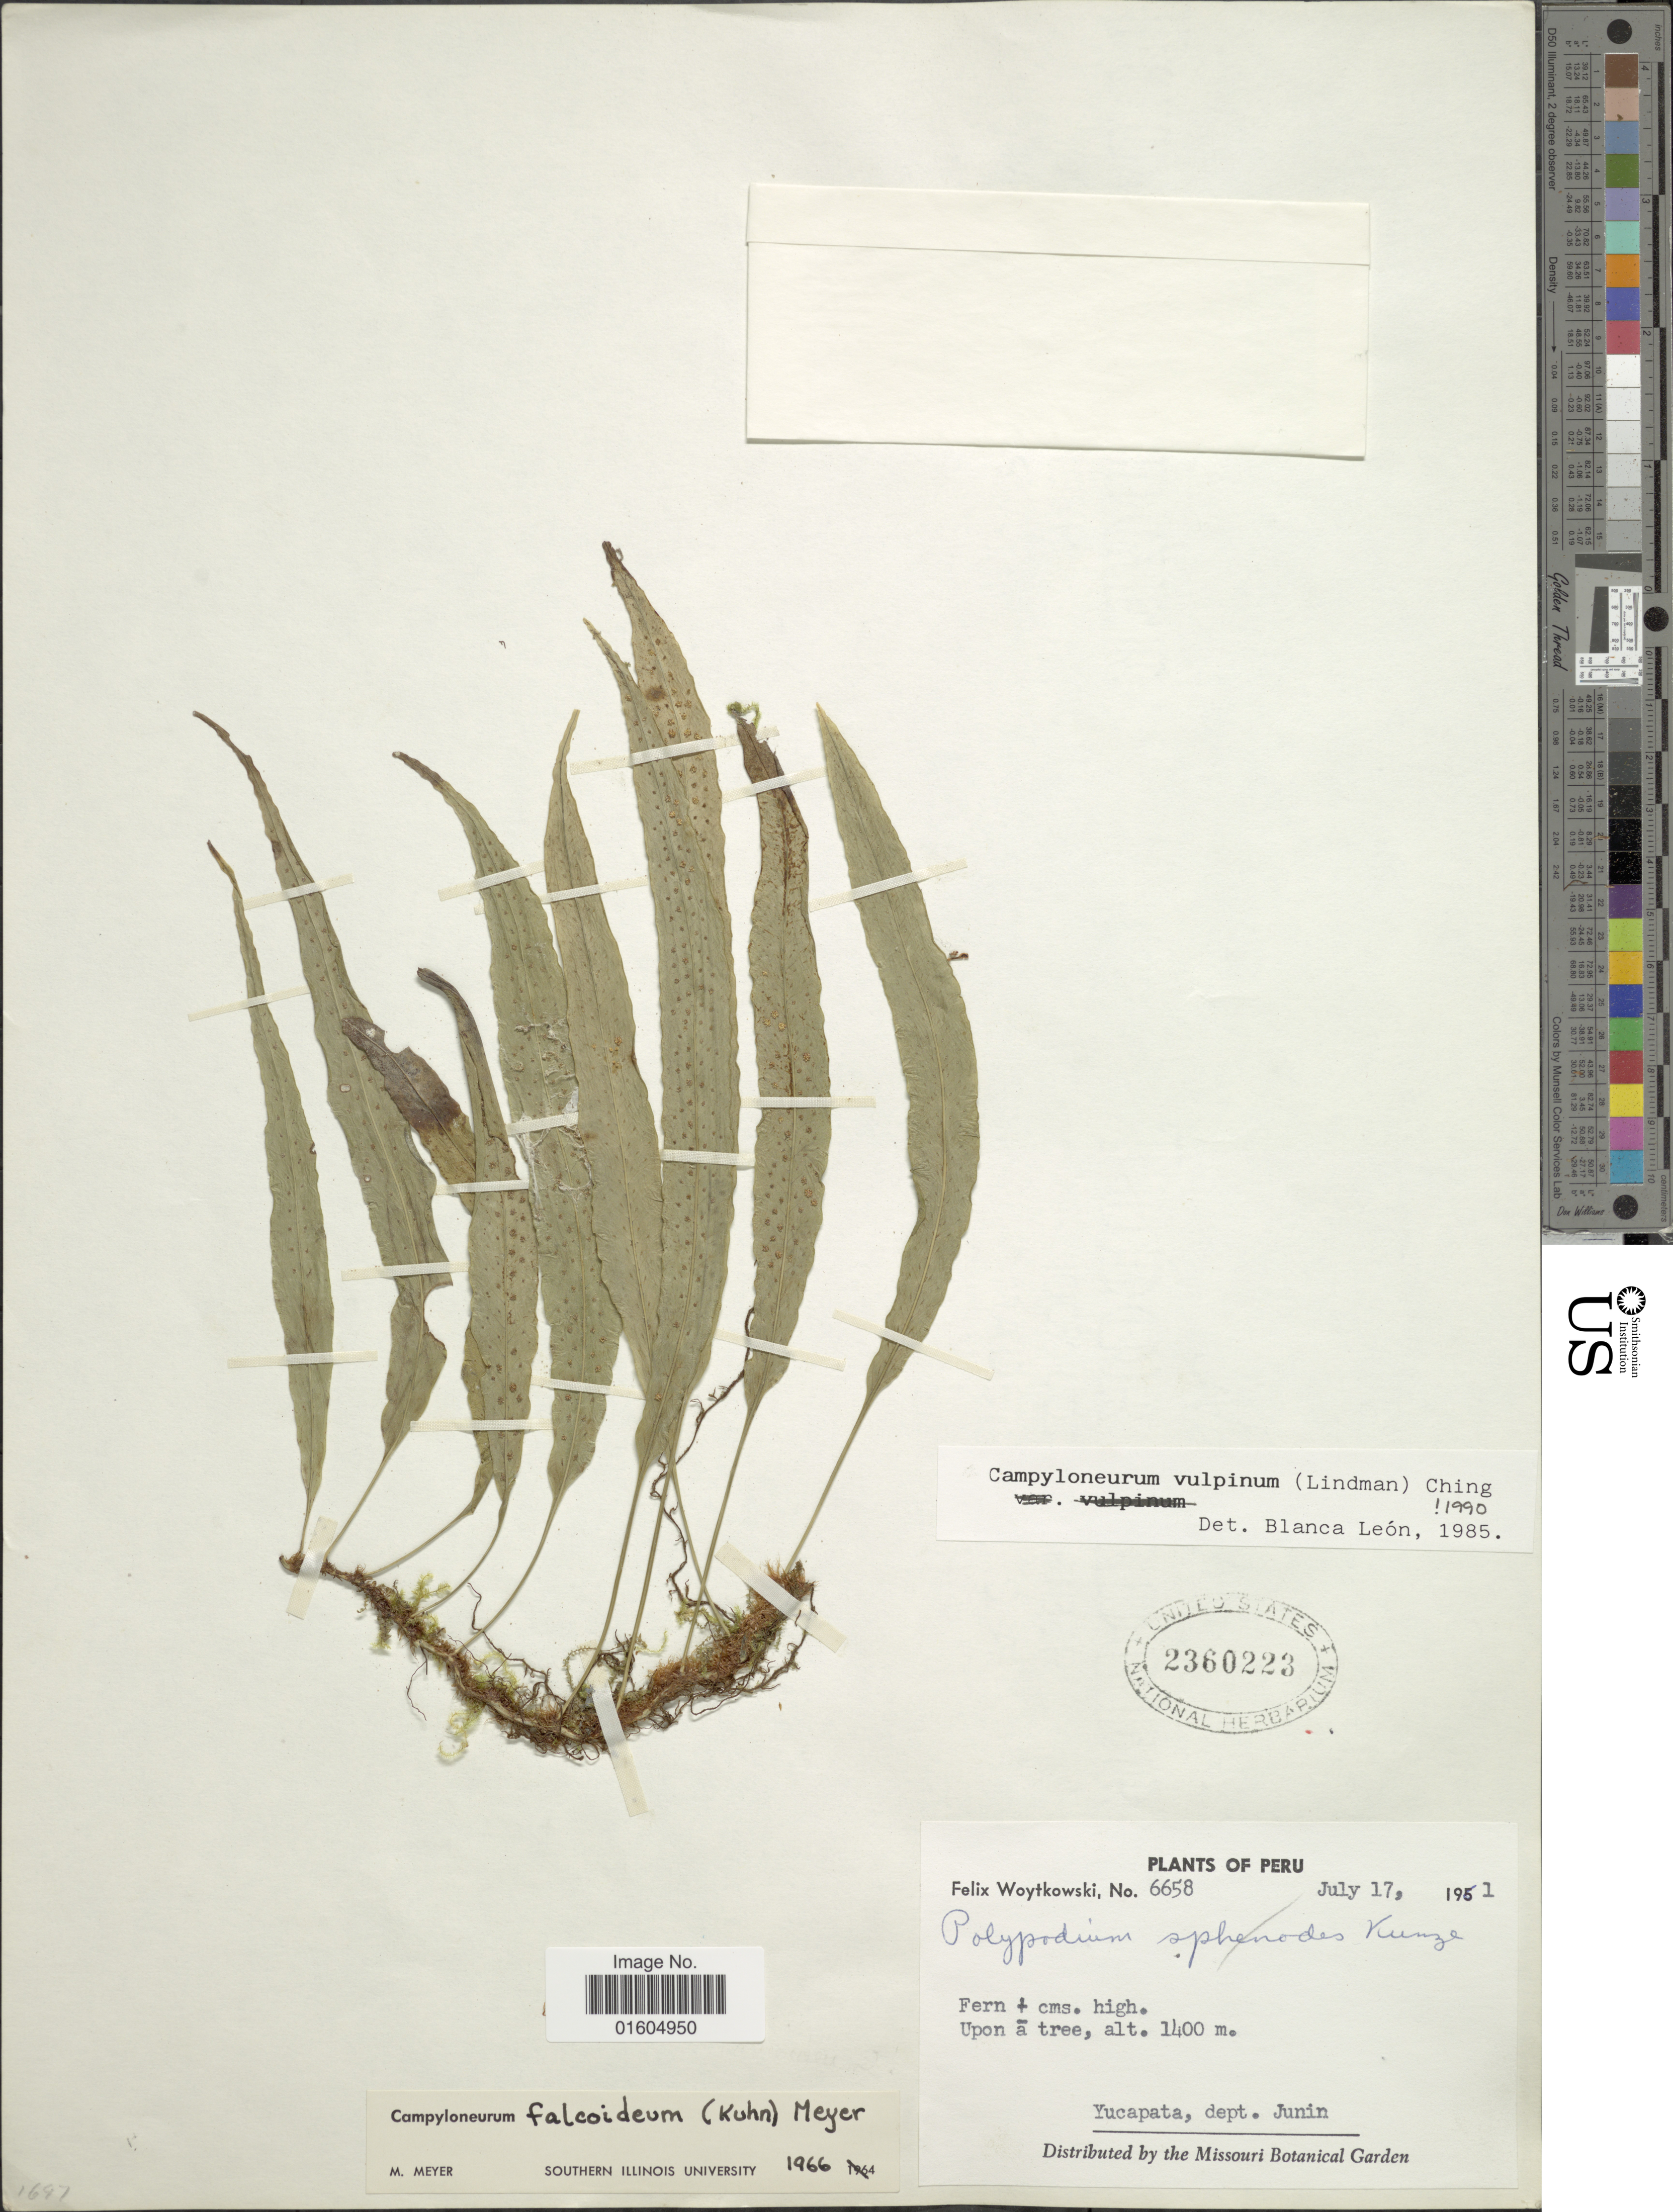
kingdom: Plantae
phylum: Tracheophyta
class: Polypodiopsida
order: Polypodiales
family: Polypodiaceae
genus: Campyloneurum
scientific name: Campyloneurum vulpinum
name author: (Lindm.) Ching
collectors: F. Woytkowski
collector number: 6658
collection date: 1951-07-17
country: Peru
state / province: Junín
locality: Peru. Yucapata, dept. Junin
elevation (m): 1400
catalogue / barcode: US 2360223